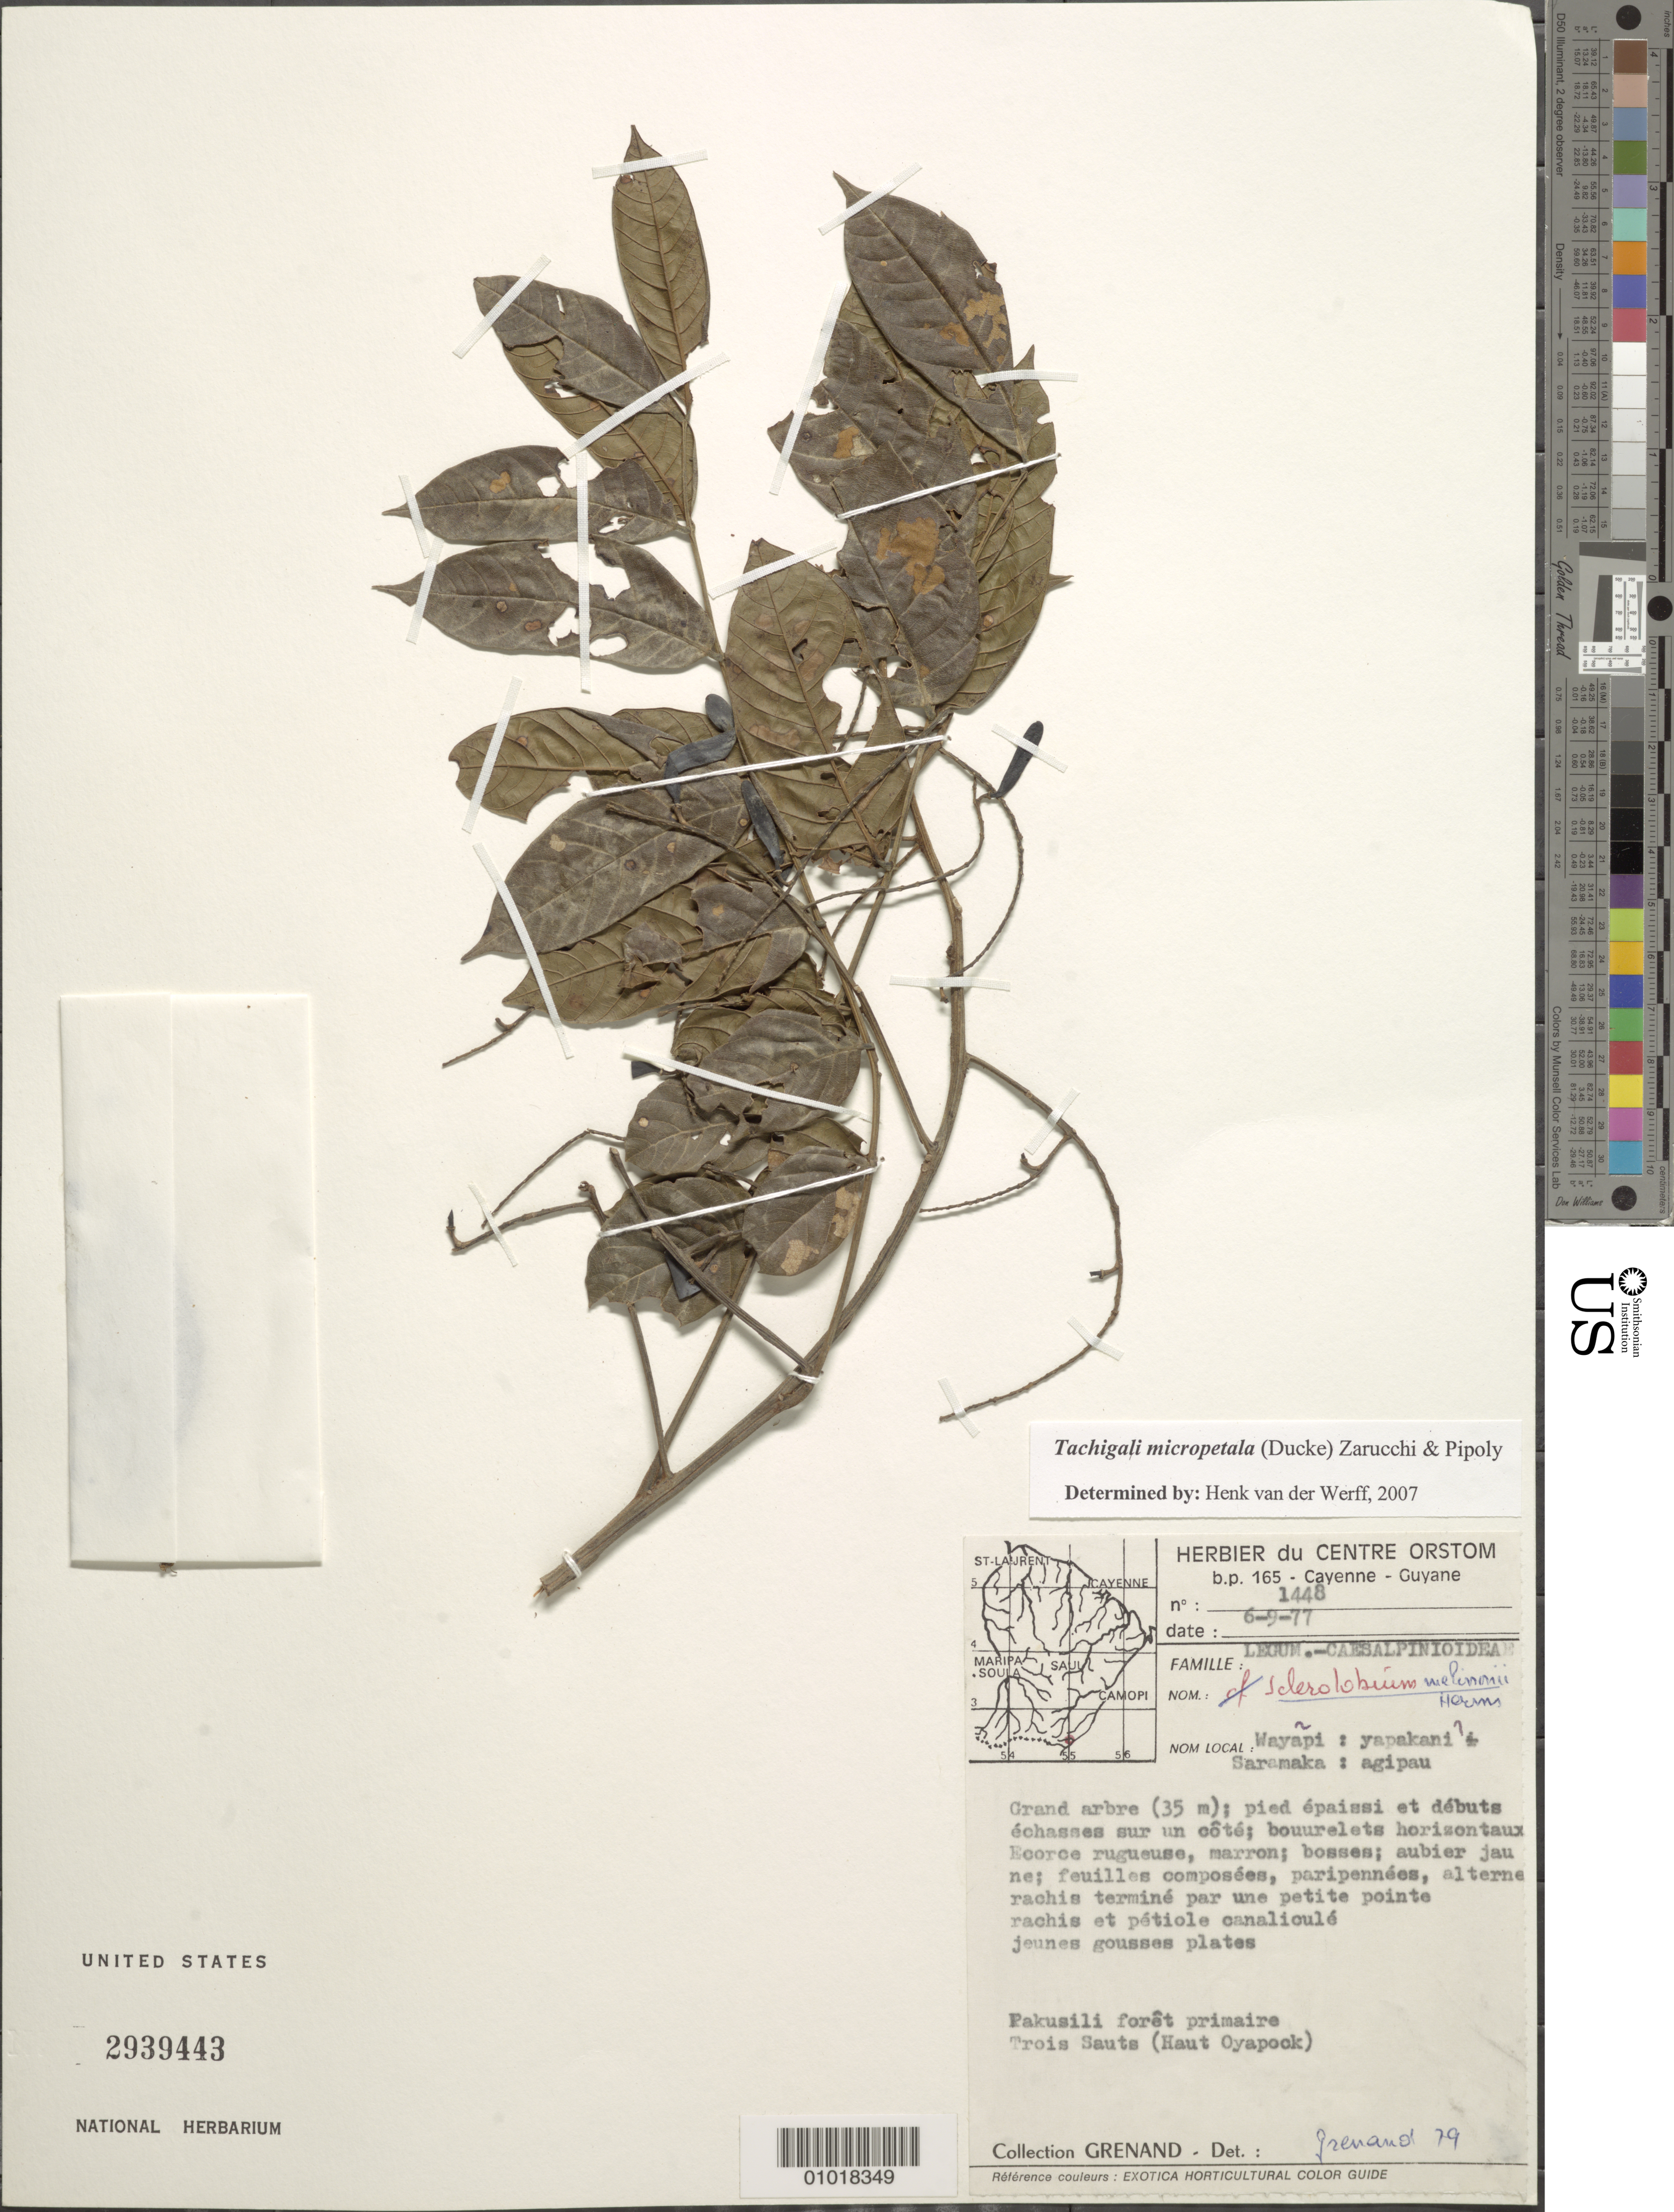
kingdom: Plantae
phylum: Tracheophyta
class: Magnoliopsida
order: Fabales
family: Fabaceae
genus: Tachigali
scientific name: Tachigali micropetala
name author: (Ducke) Zarucchi & Pipoly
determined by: van der Werff, H., (MO), Missouri Botanical Garden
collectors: P. Grenand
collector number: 1448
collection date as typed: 6-Sep-77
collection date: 1977-09-06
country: French Guiana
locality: Trois Sauts (Haut Oyapock)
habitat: Pakusili foret primaire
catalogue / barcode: US 2939443